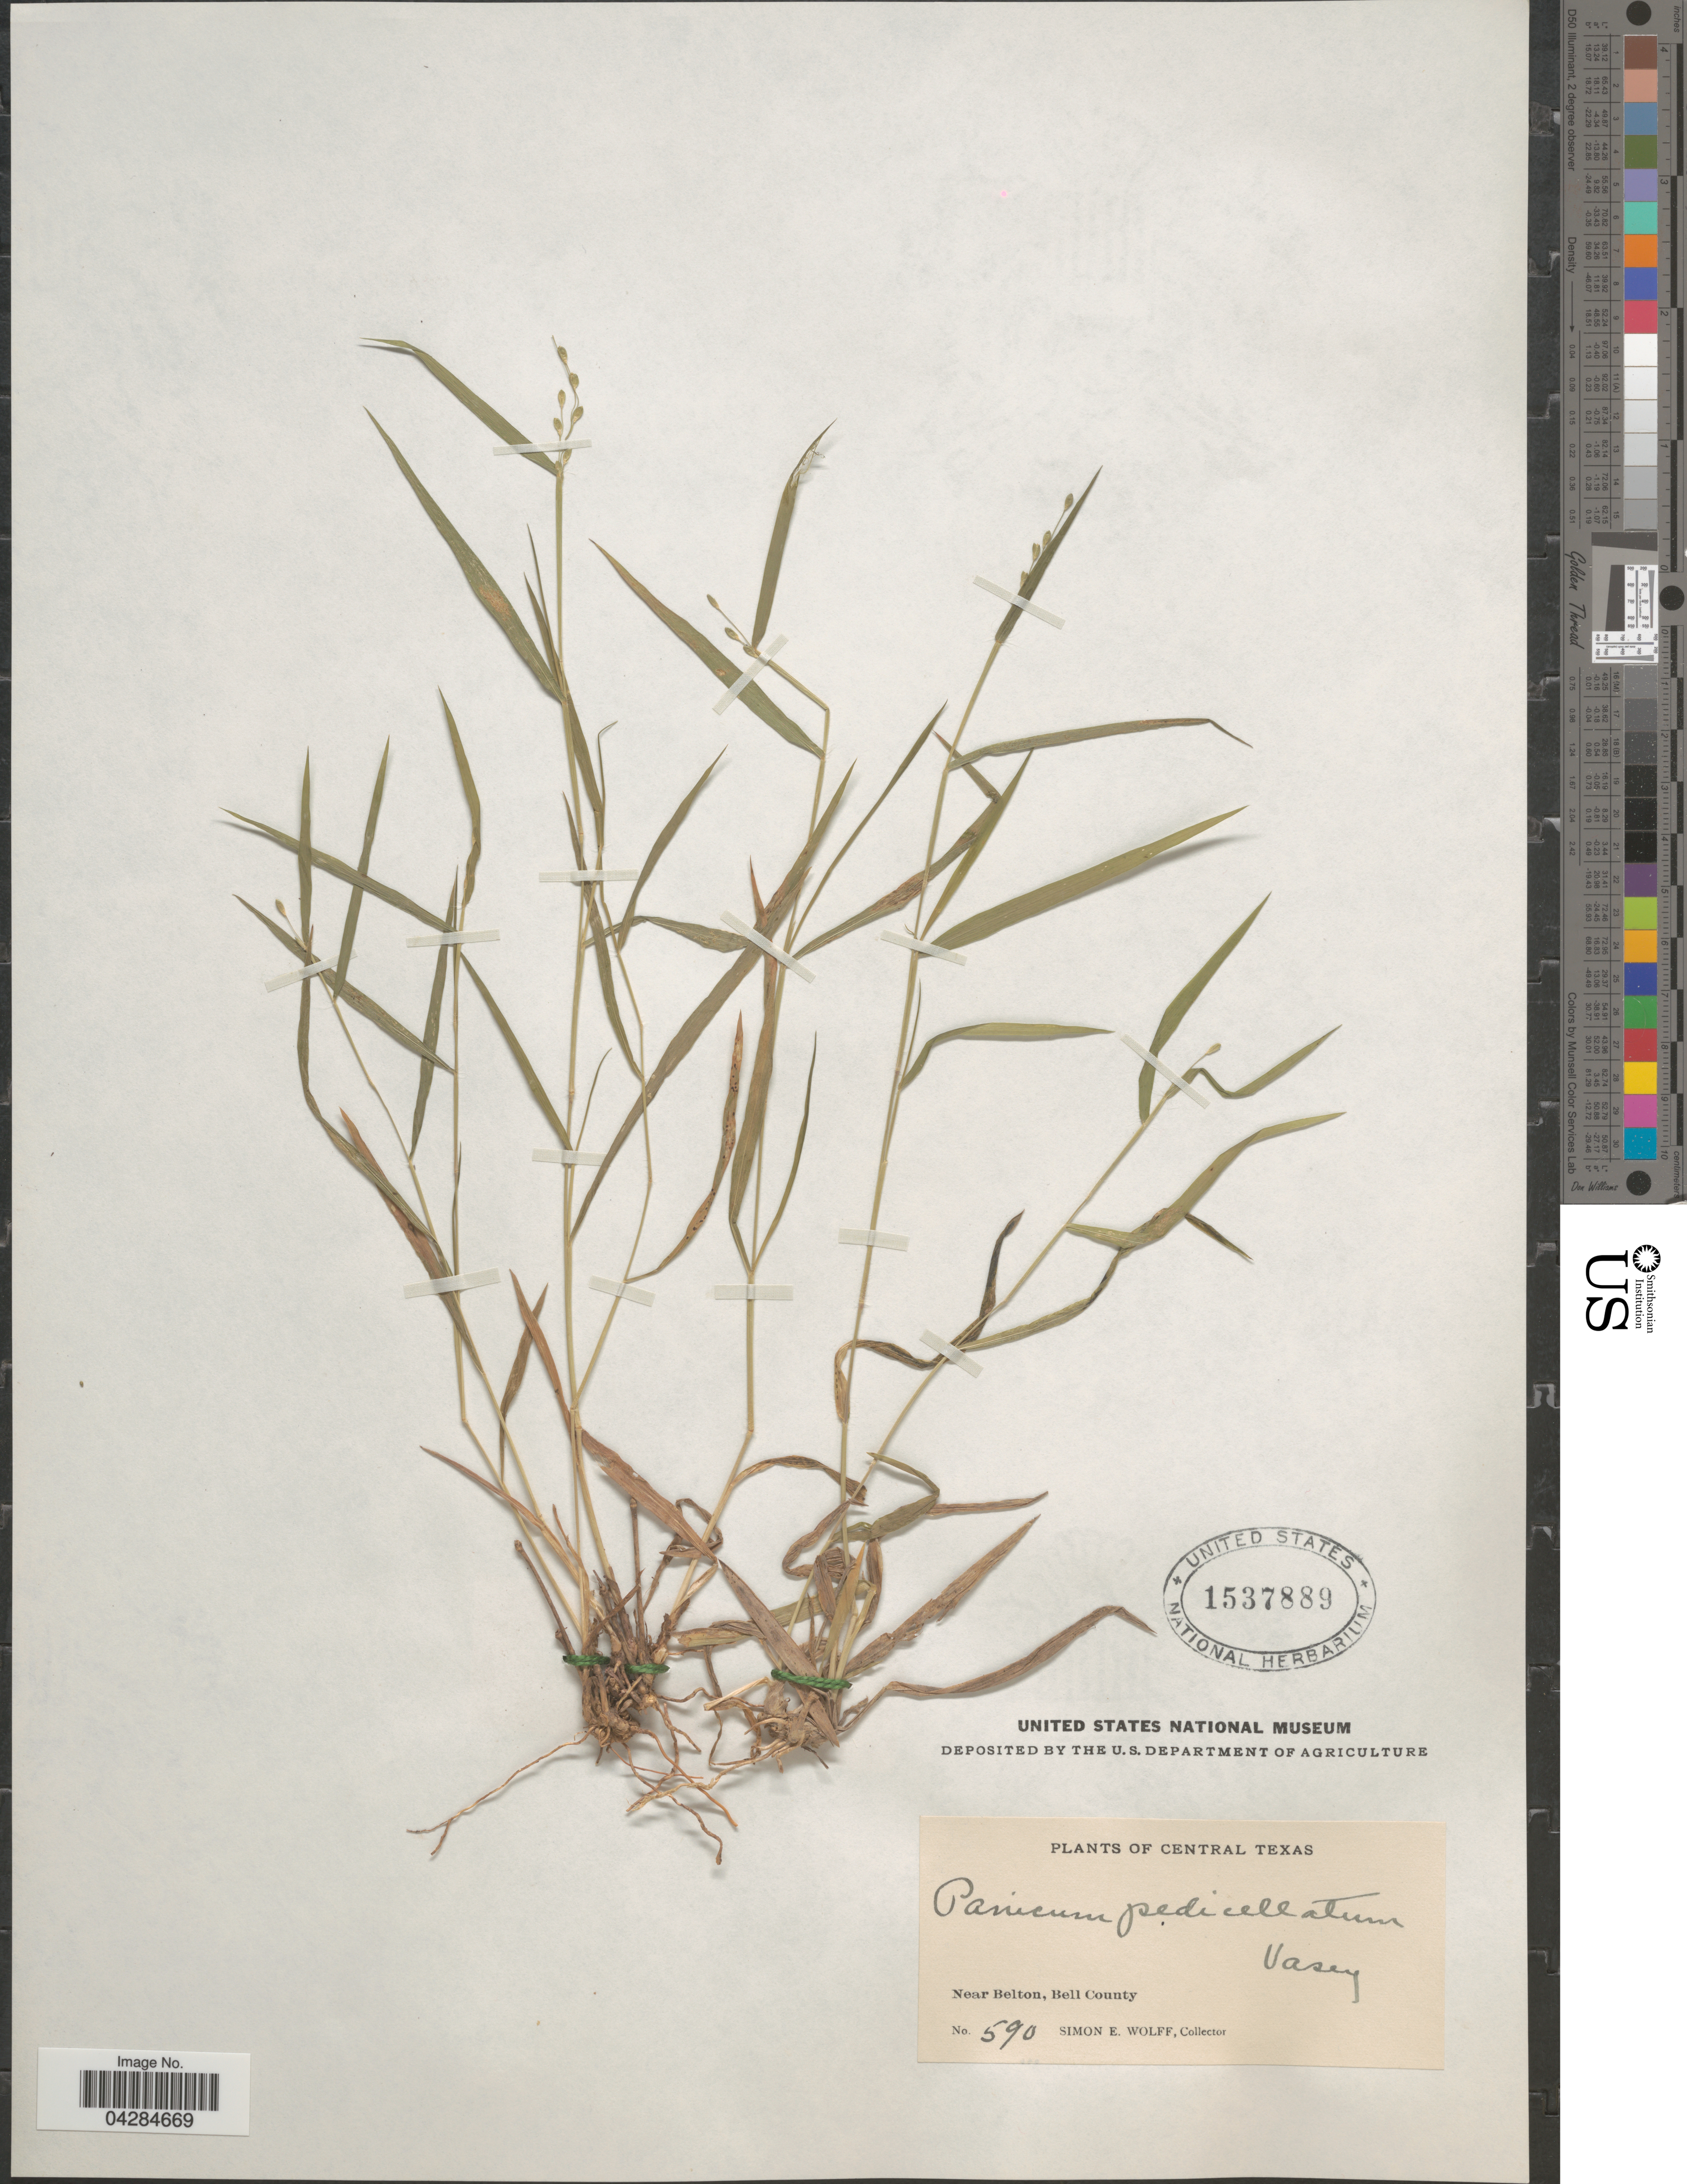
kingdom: Plantae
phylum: Tracheophyta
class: Liliopsida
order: Poales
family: Poaceae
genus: Dichanthelium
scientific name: Dichanthelium pedicellatum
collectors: S. E. Wolff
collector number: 590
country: United States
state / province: Texas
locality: Central Texas. Near Belton, Bell County.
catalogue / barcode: US 1537889